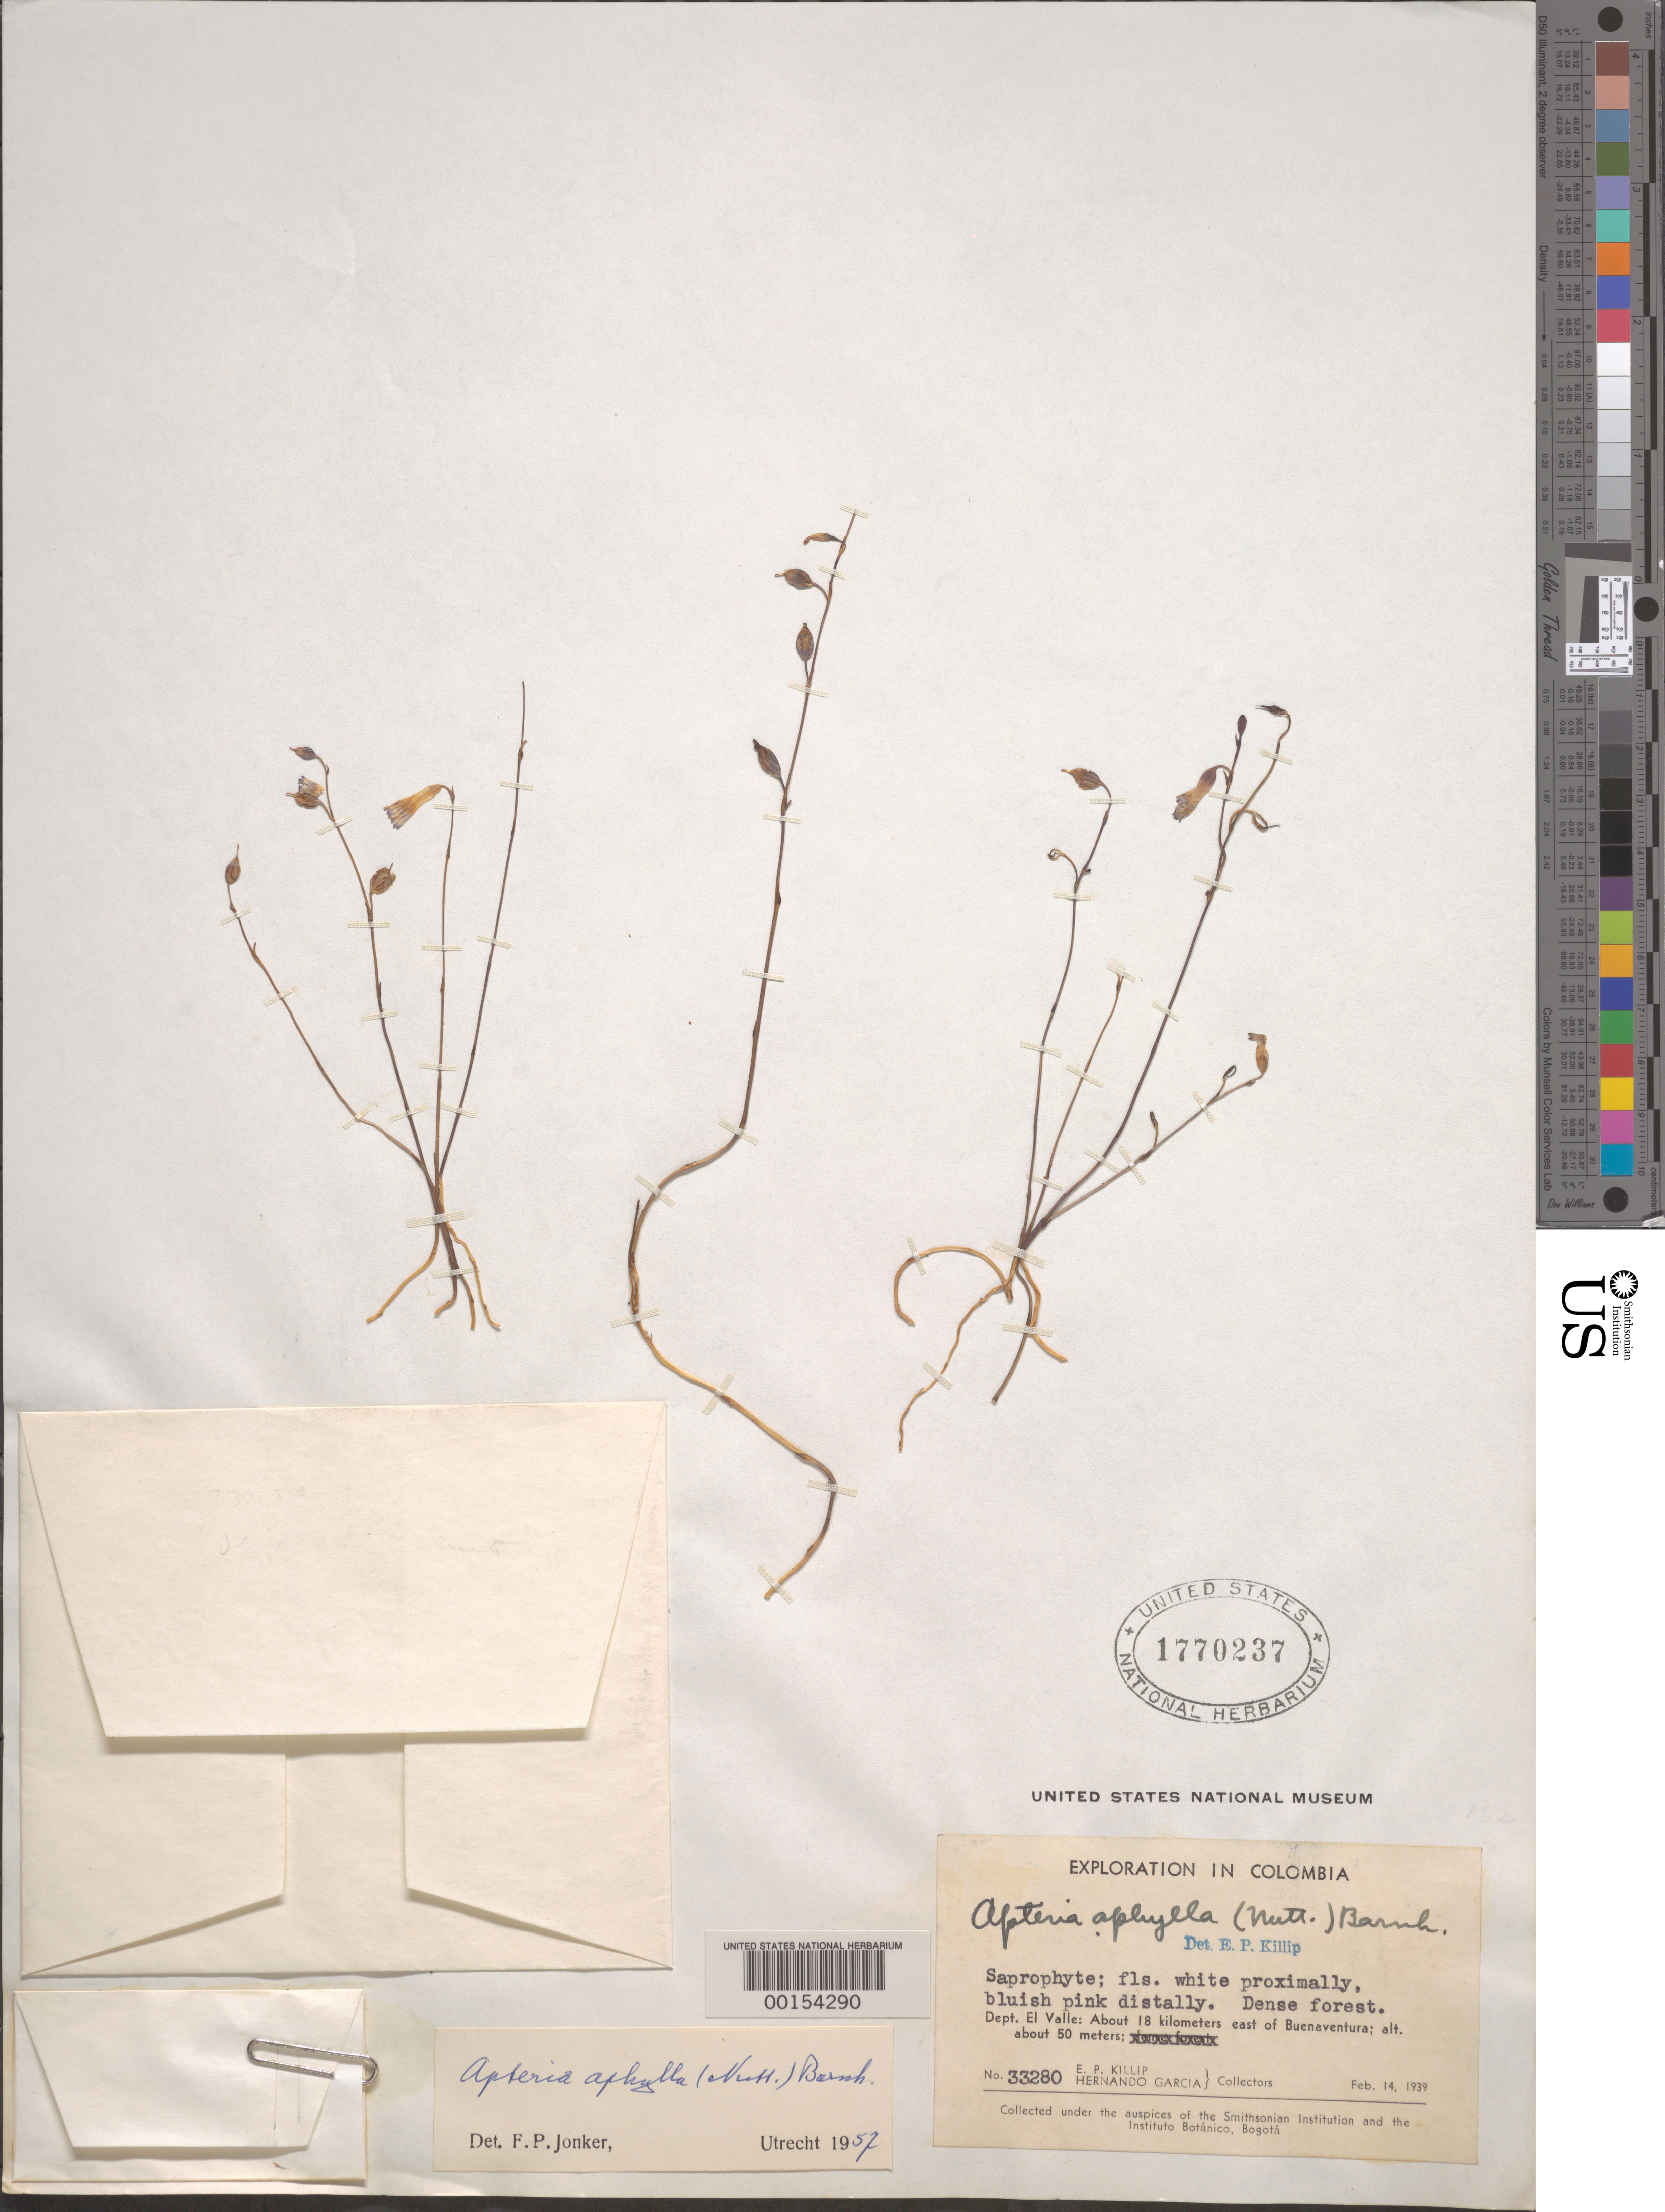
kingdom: Plantae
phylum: Tracheophyta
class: Liliopsida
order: Dioscoreales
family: Burmanniaceae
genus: Apteria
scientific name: Apteria aphylla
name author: (Nutt.) Barnhart ex Small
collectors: E. P. Killip & H. Garcia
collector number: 33280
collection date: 1939-02-14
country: Colombia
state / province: Valle del Cauca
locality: Dept. El Valle: About 18 kilometers east of Buenaventura.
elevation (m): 50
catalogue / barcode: US 1770237